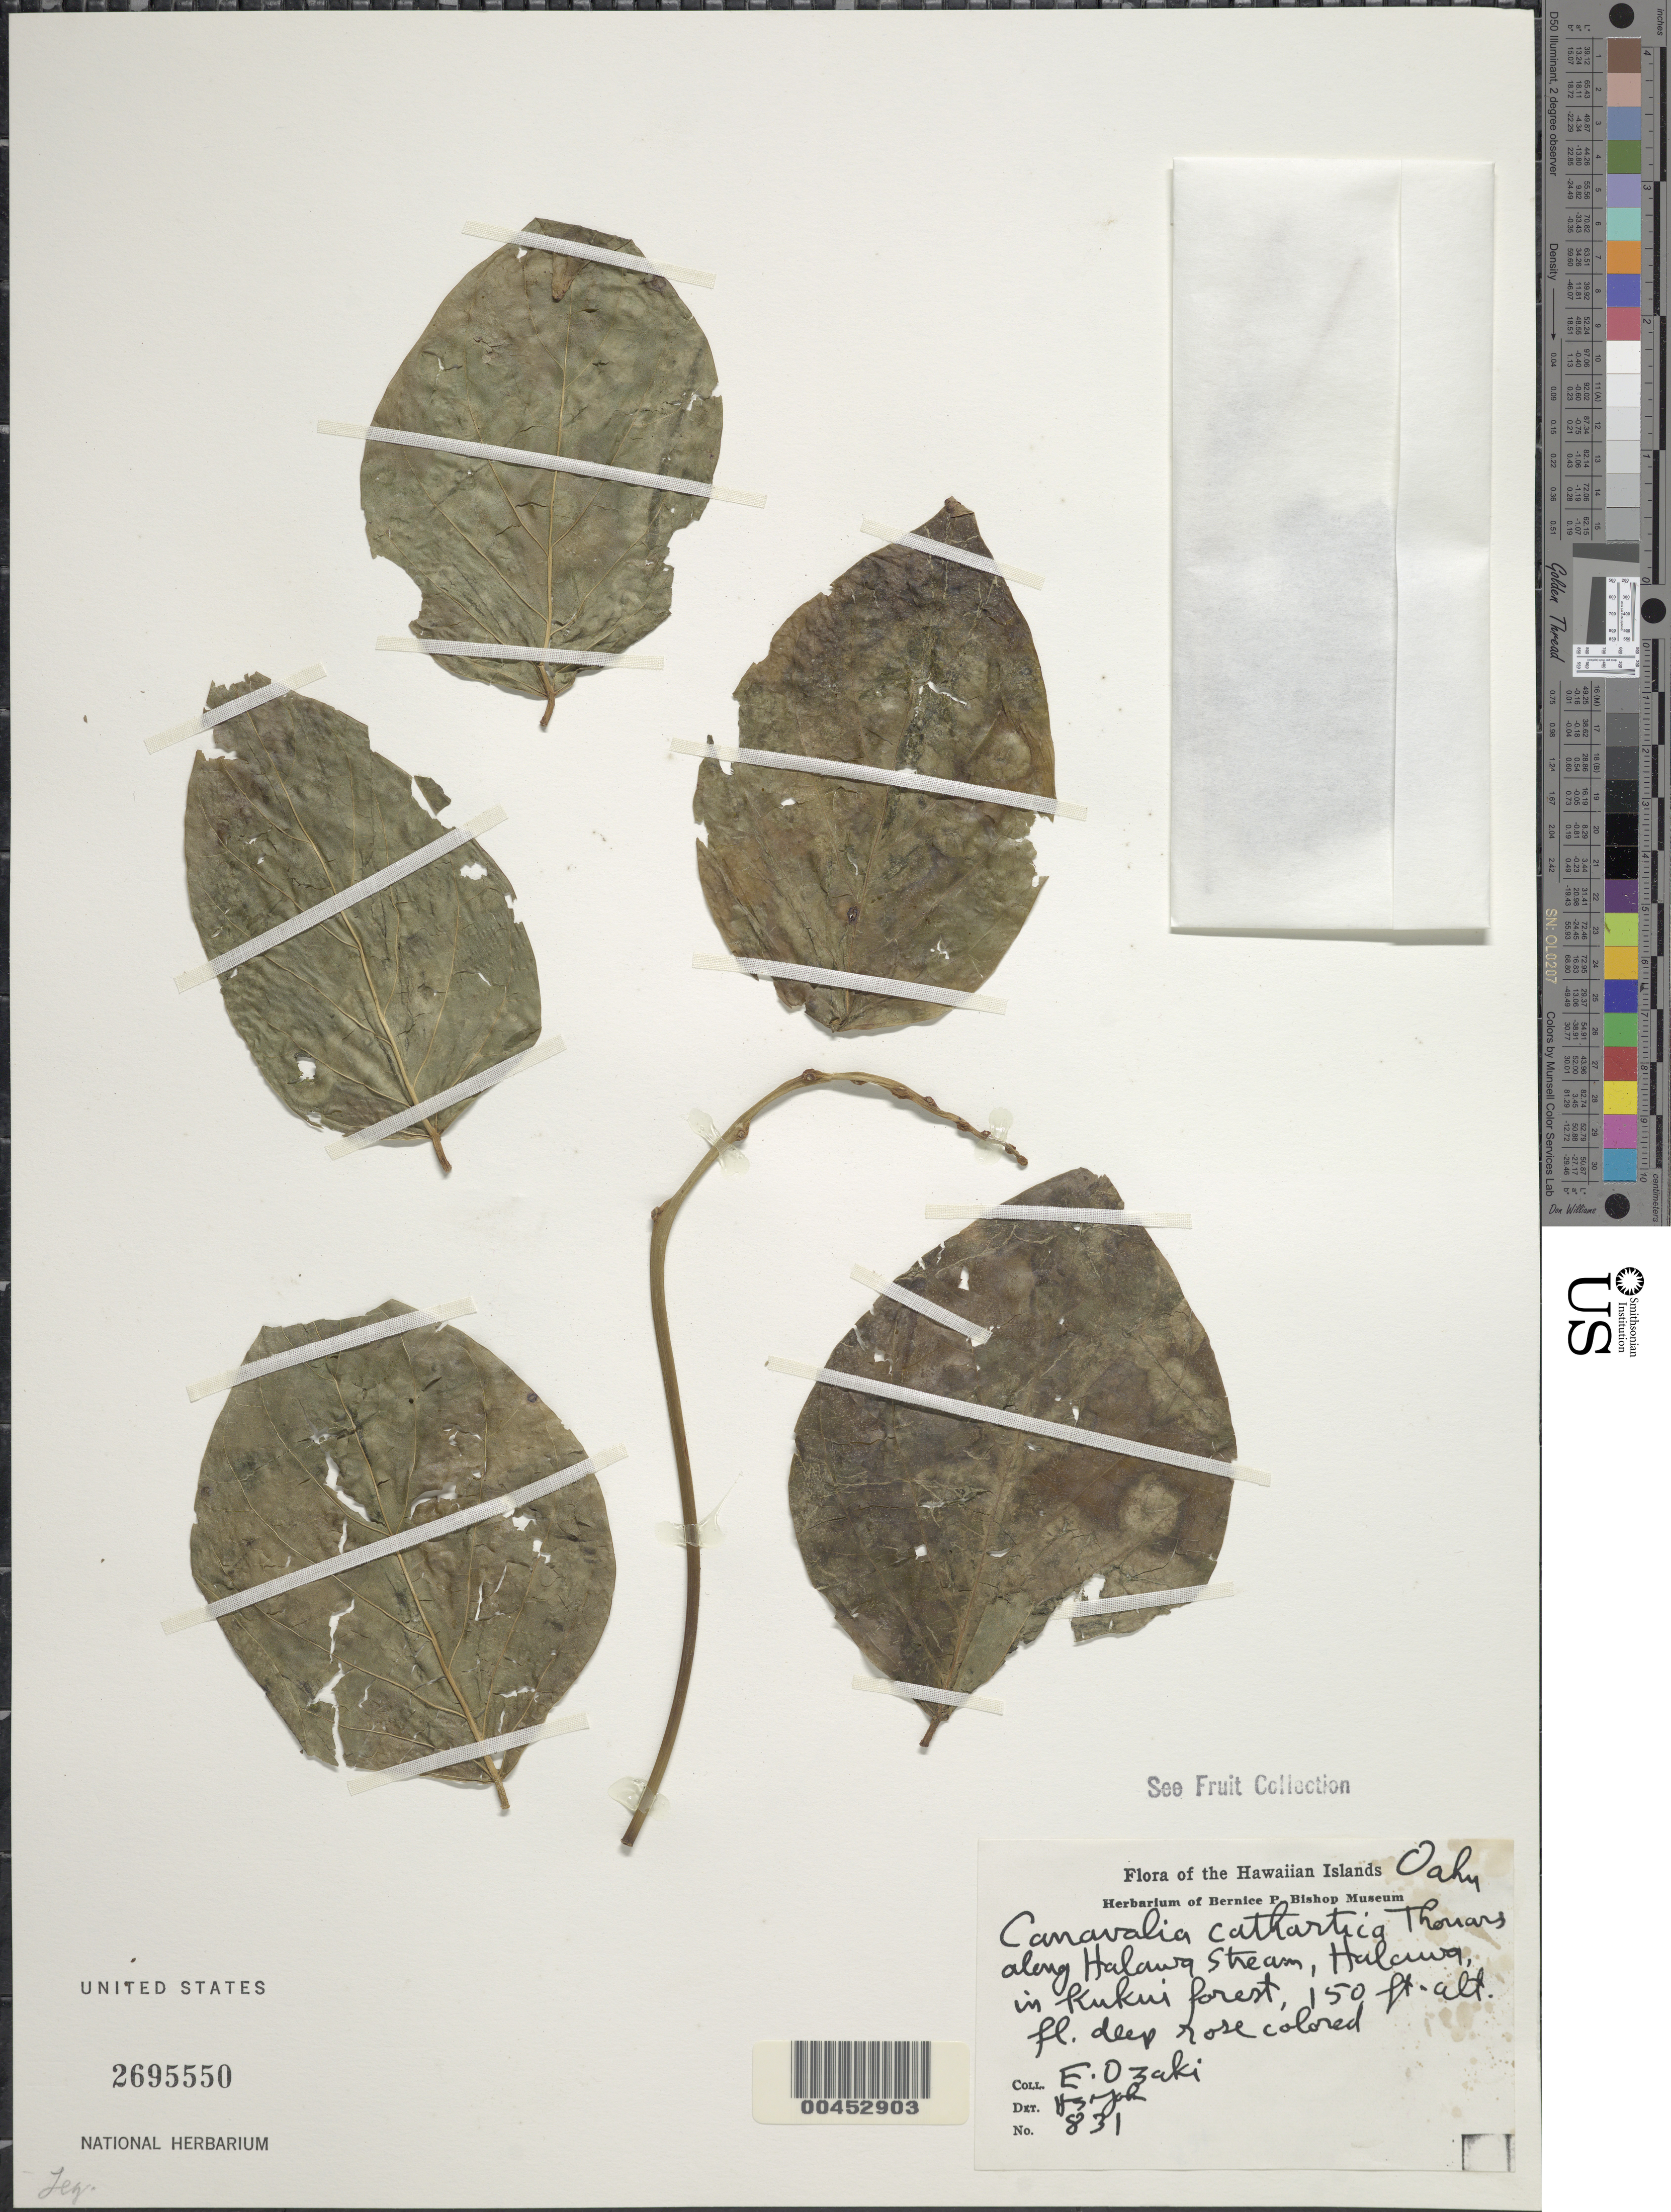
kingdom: Plantae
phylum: Tracheophyta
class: Magnoliopsida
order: Fabales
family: Fabaceae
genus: Canavalia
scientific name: Canavalia cathartica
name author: Thouars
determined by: St. John, H.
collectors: E. Ozaki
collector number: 831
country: United States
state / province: Hawaii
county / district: Honolulu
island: Oahu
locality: along Halawa Stream, Halawa, in Kukui forest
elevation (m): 46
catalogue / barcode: US 2695550